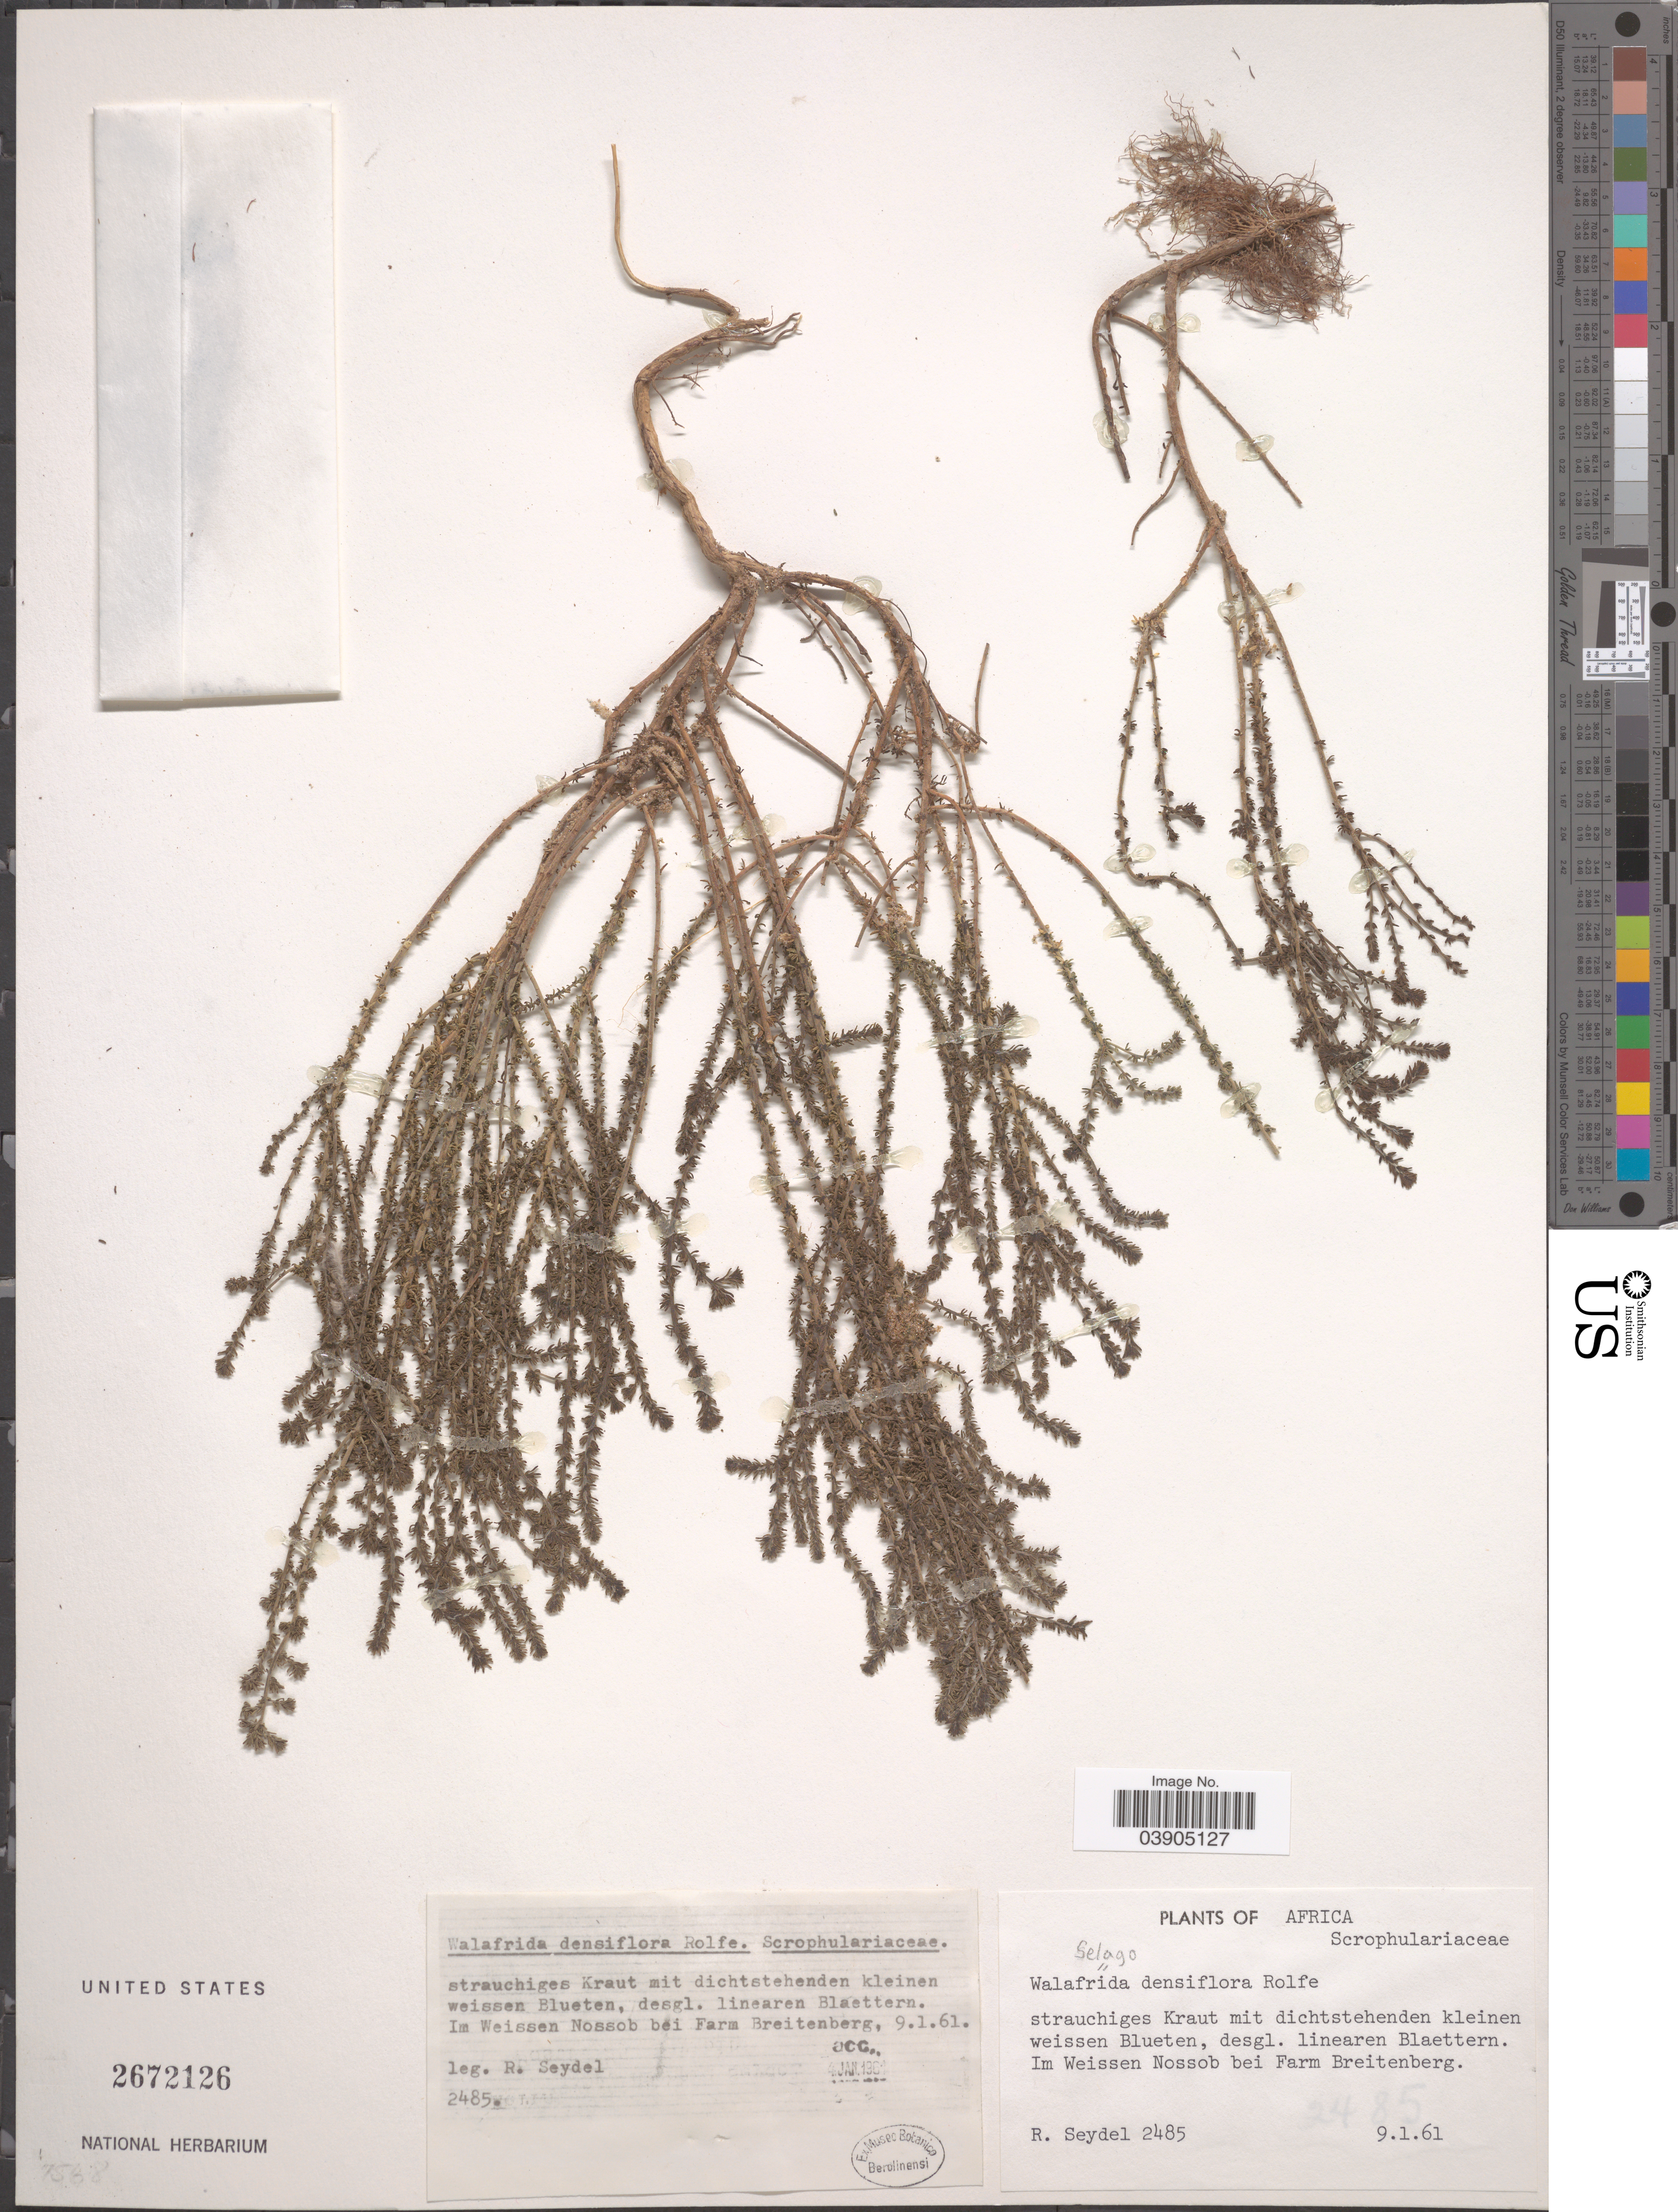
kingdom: Plantae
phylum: Tracheophyta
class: Magnoliopsida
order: Lamiales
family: Scrophulariaceae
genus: Selago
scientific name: Selago densiflora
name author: Rolfe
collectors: R. Seydel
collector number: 2485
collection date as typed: Transcribed d/m/y: 9/1/61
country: Namibia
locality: Im Weissen Nossob bei Farm Breitenberg.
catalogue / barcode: US 2672126